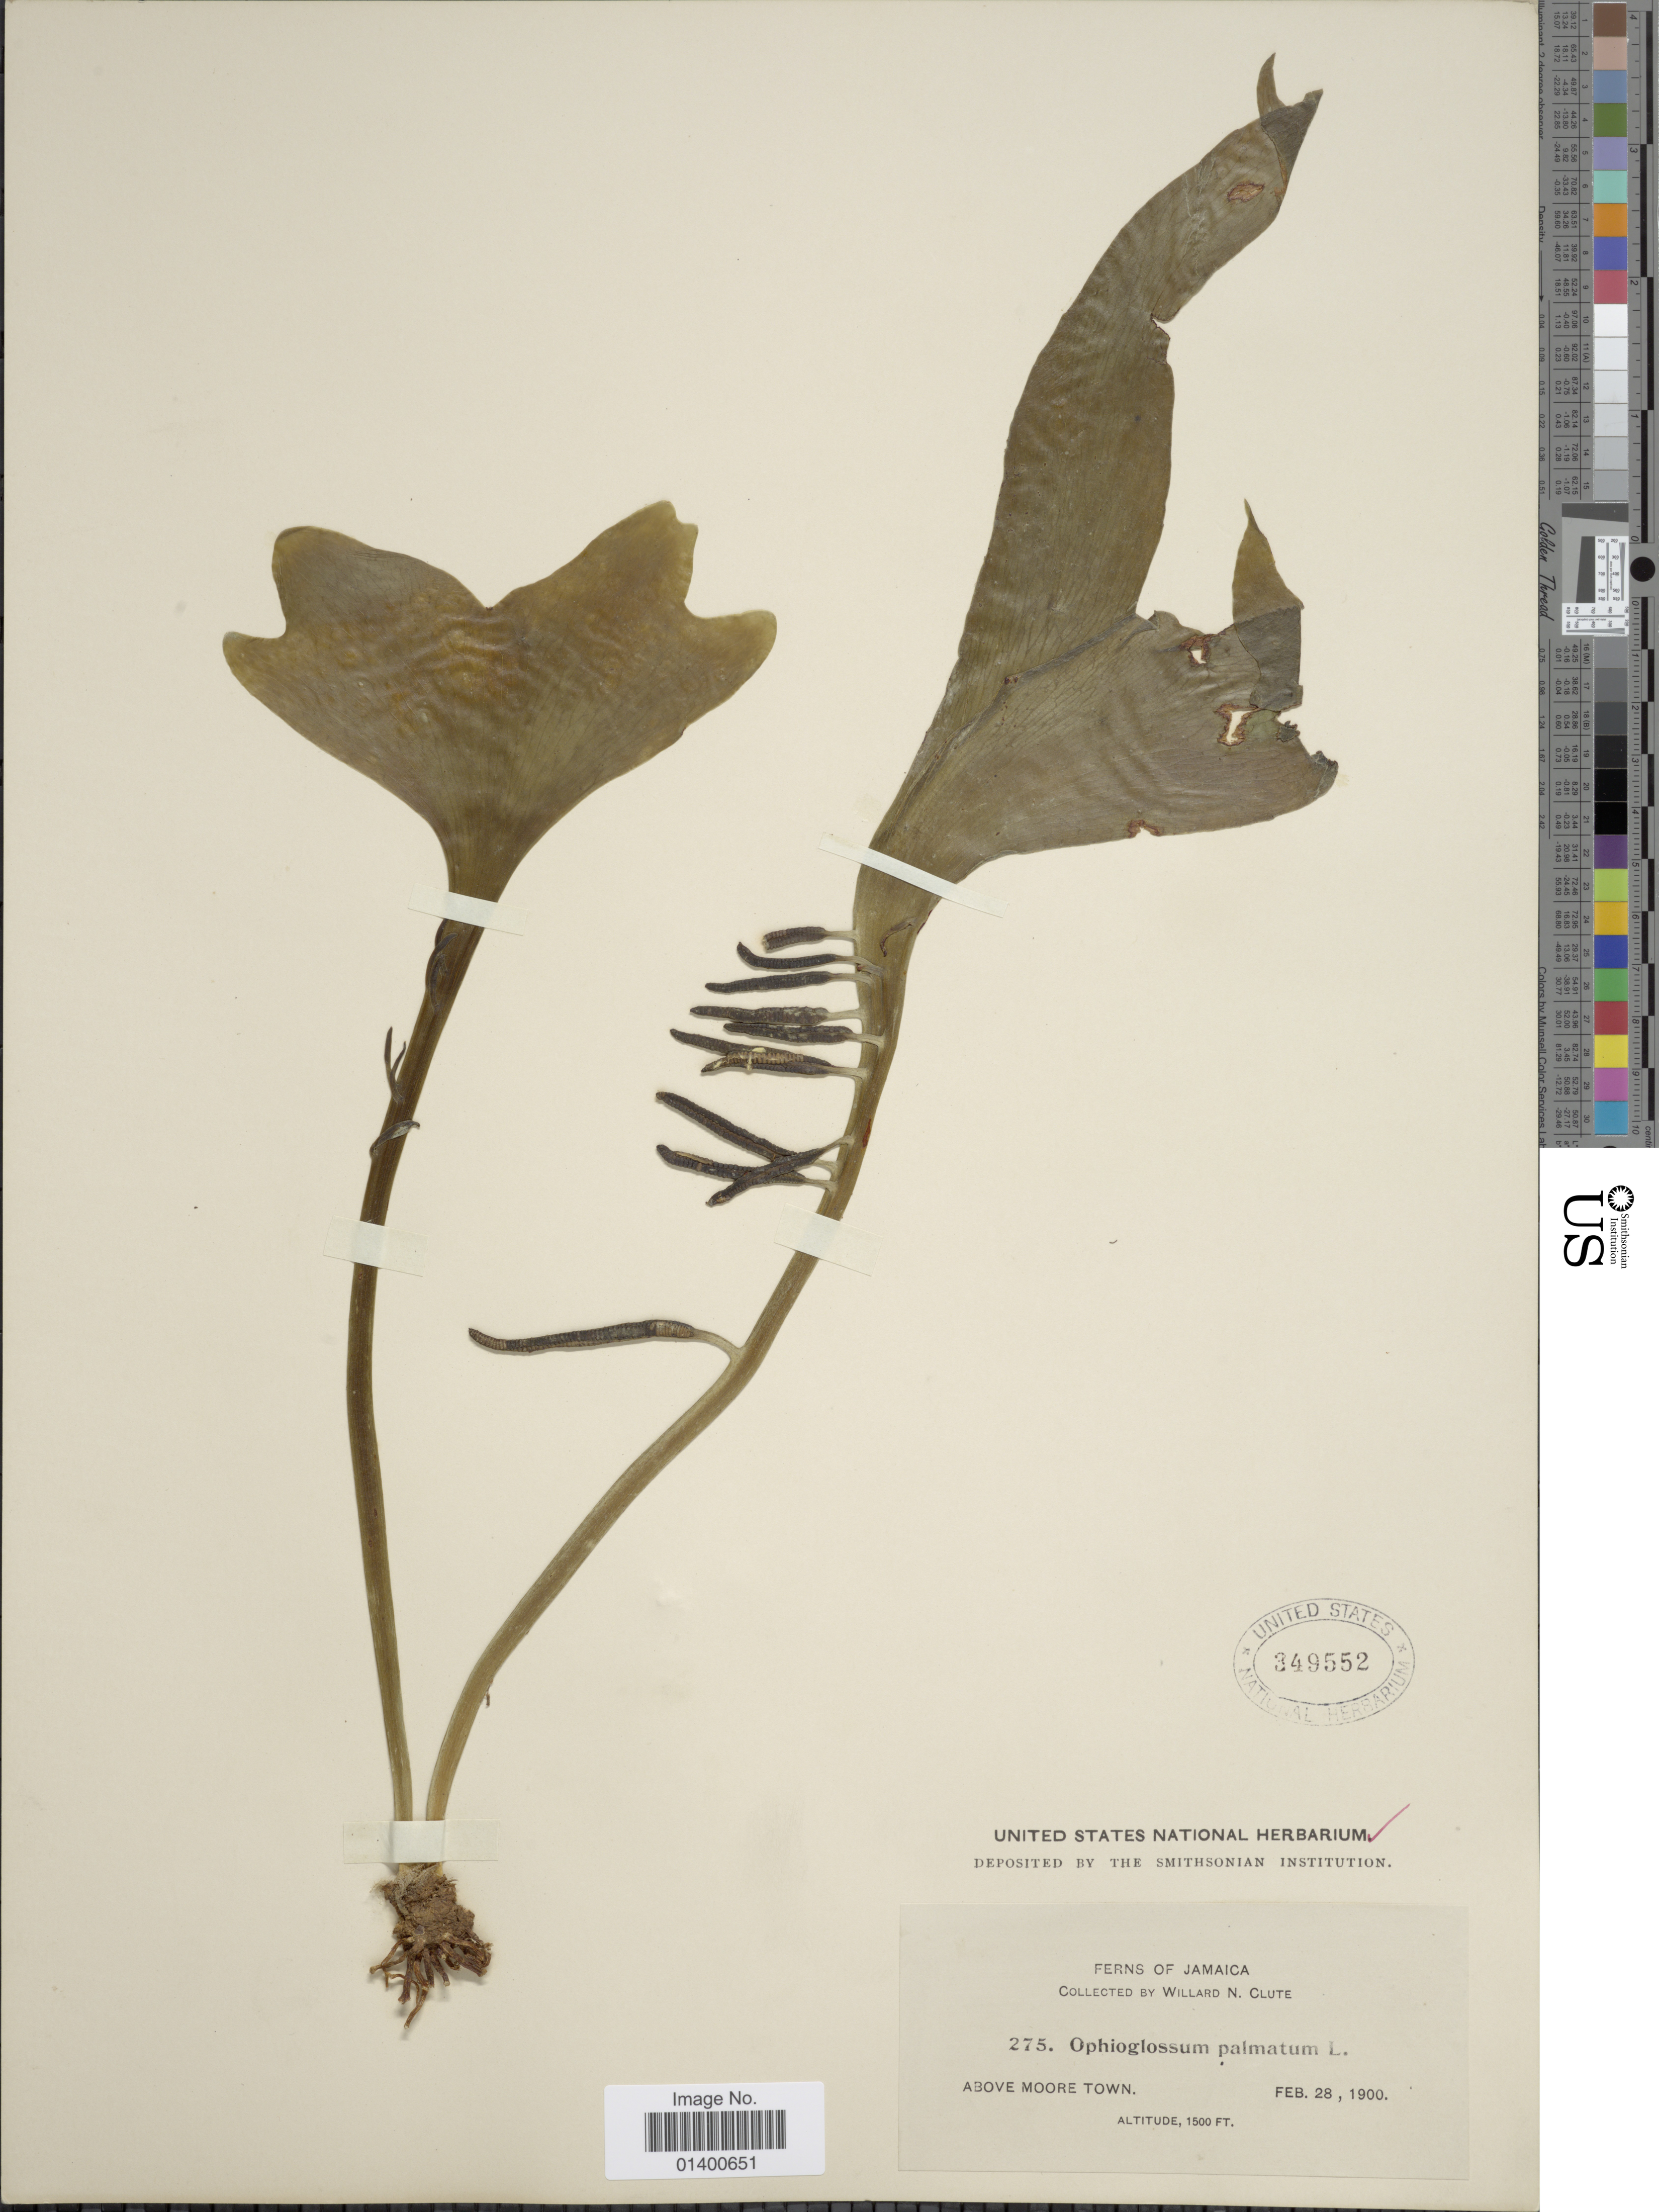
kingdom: Plantae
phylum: Tracheophyta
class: Polypodiopsida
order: Ophioglossales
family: Ophioglossaceae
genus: Cheiroglossa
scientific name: Cheiroglossa palmata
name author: (L.) C. Presl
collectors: W. N. Clute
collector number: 275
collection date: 1900-02-28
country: Jamaica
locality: Above Moore Town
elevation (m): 457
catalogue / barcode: US 349552